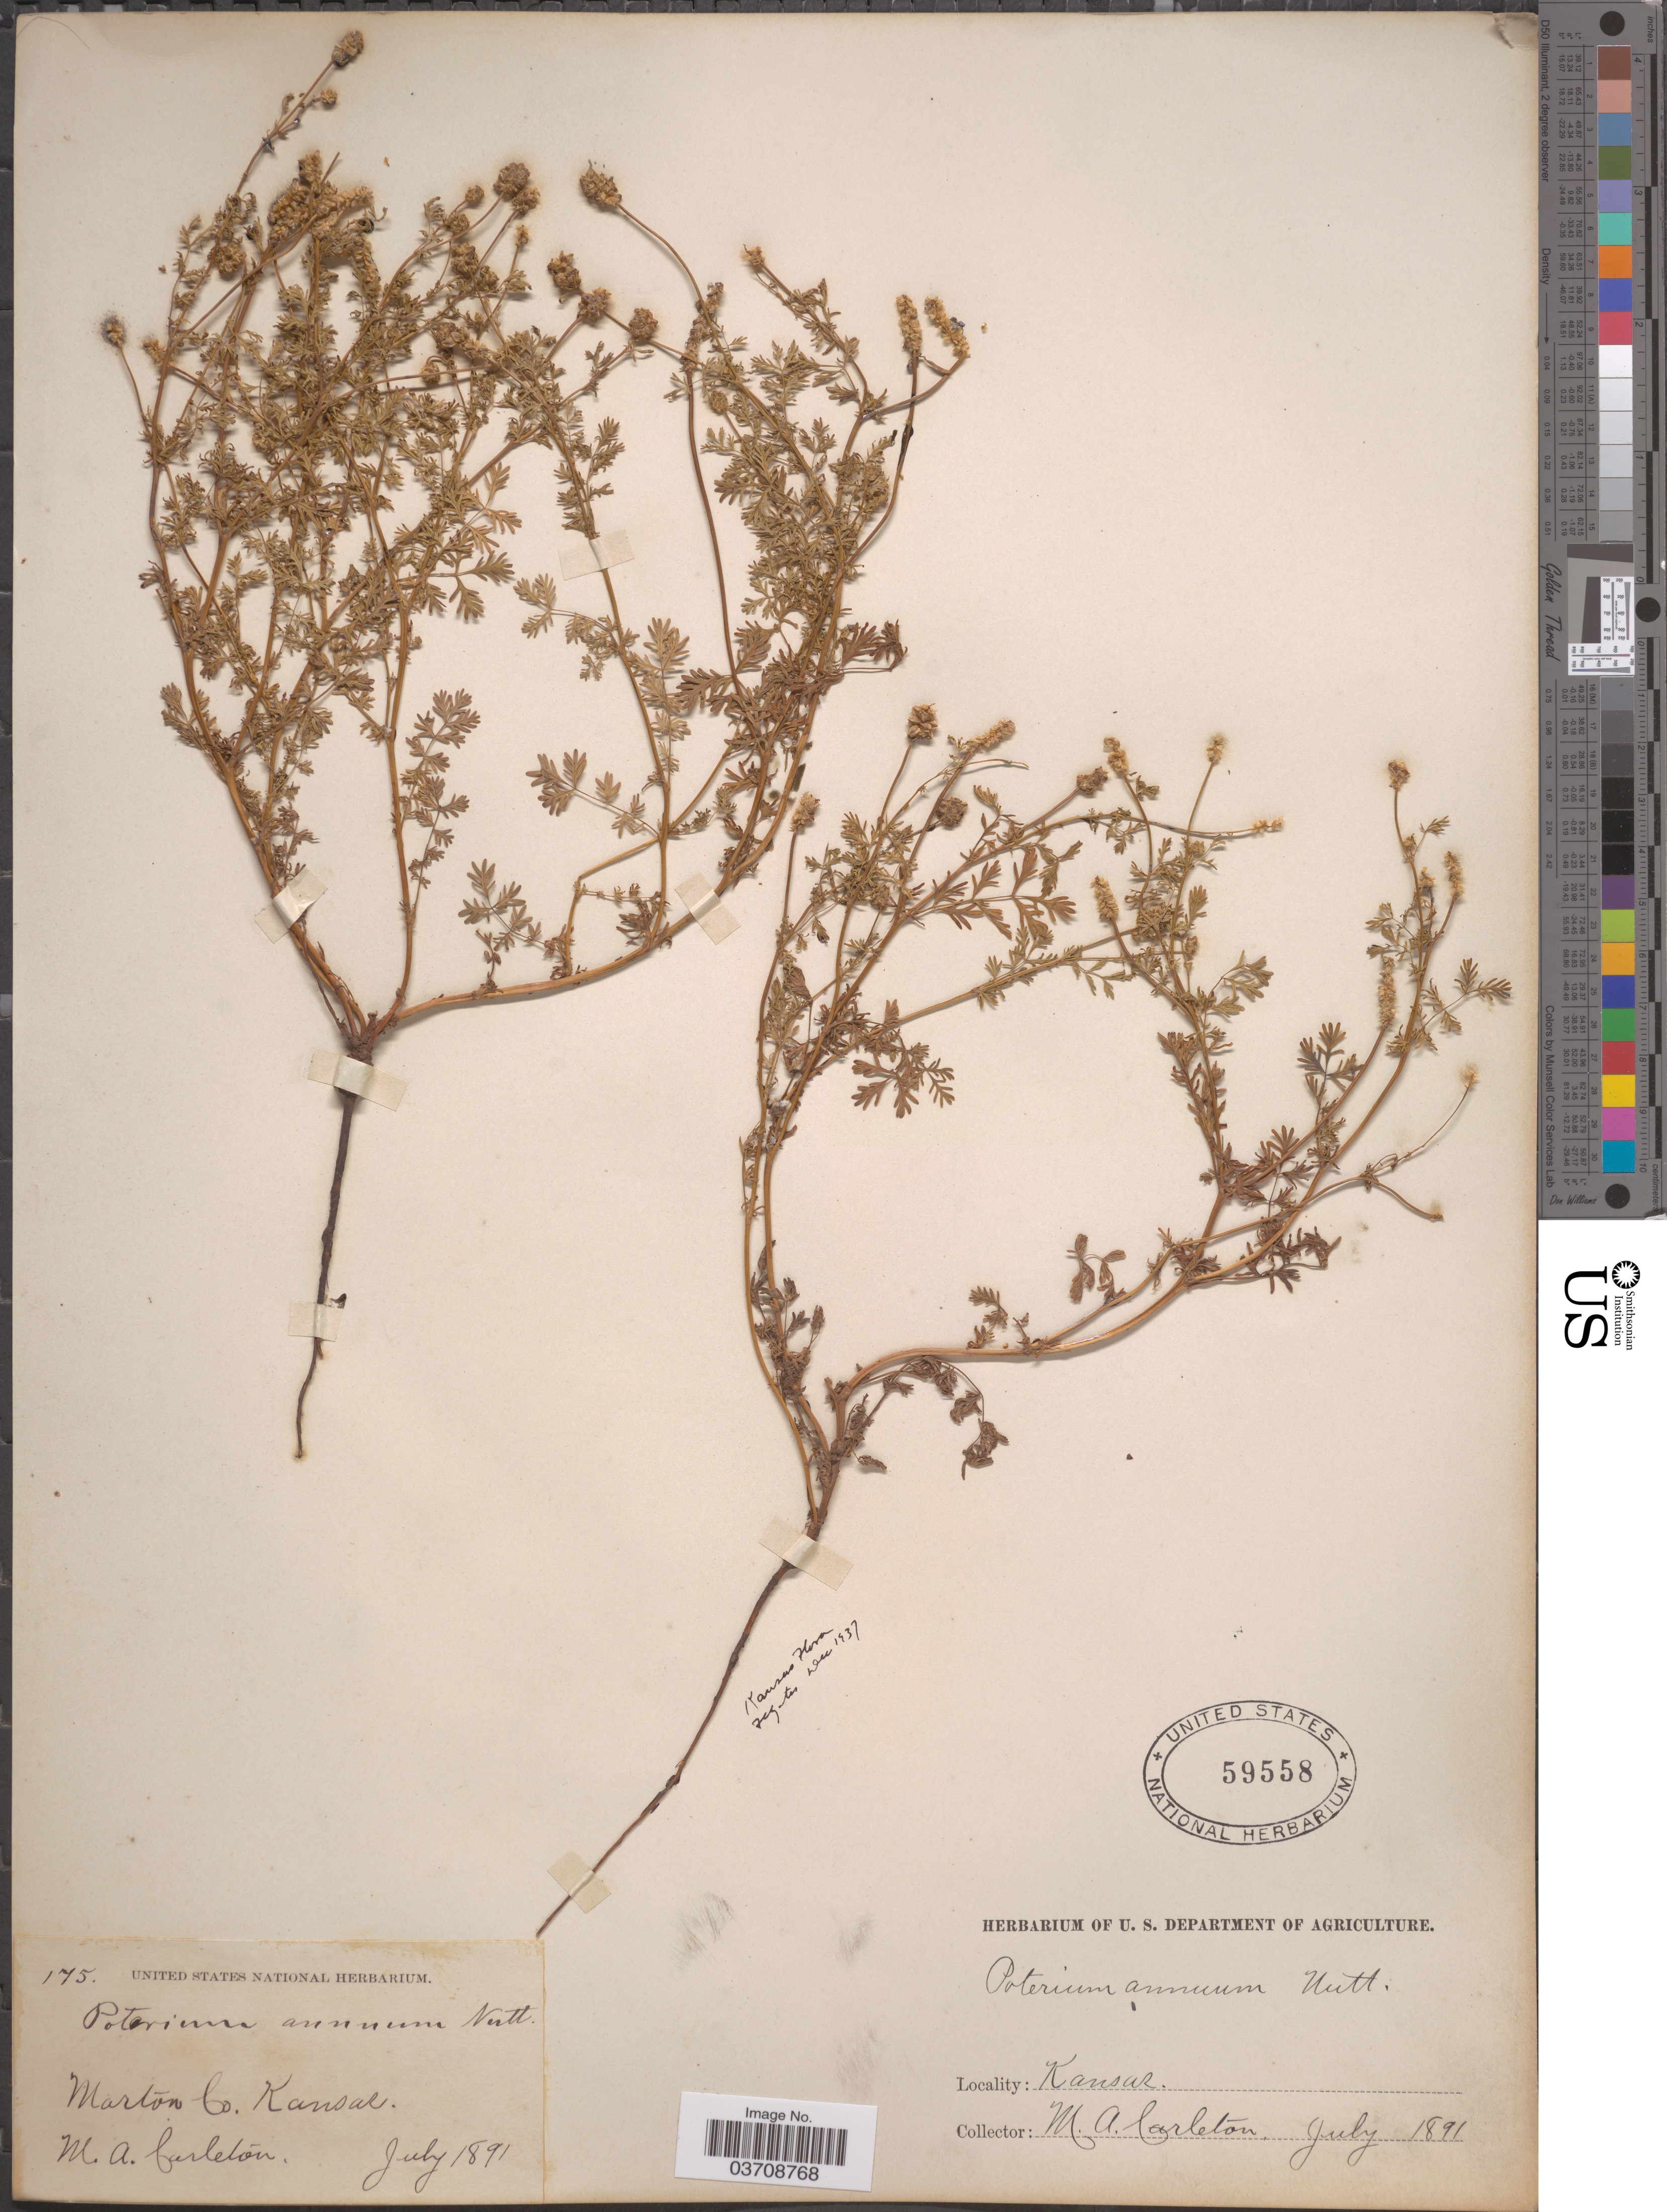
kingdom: Plantae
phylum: Tracheophyta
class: Magnoliopsida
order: Rosales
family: Rosaceae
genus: Sanguisorba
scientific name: Sanguisorba annua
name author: (Nutt. ex Hook.) Torr. & A. Gray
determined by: Strong, Mark T., (BOT), Smithsonian Institution - National Museum of Natural History (UNITED STATES)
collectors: M. A. Carleton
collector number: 175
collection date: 1891-07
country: United States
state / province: Kansas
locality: Marton Co.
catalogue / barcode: US 59558